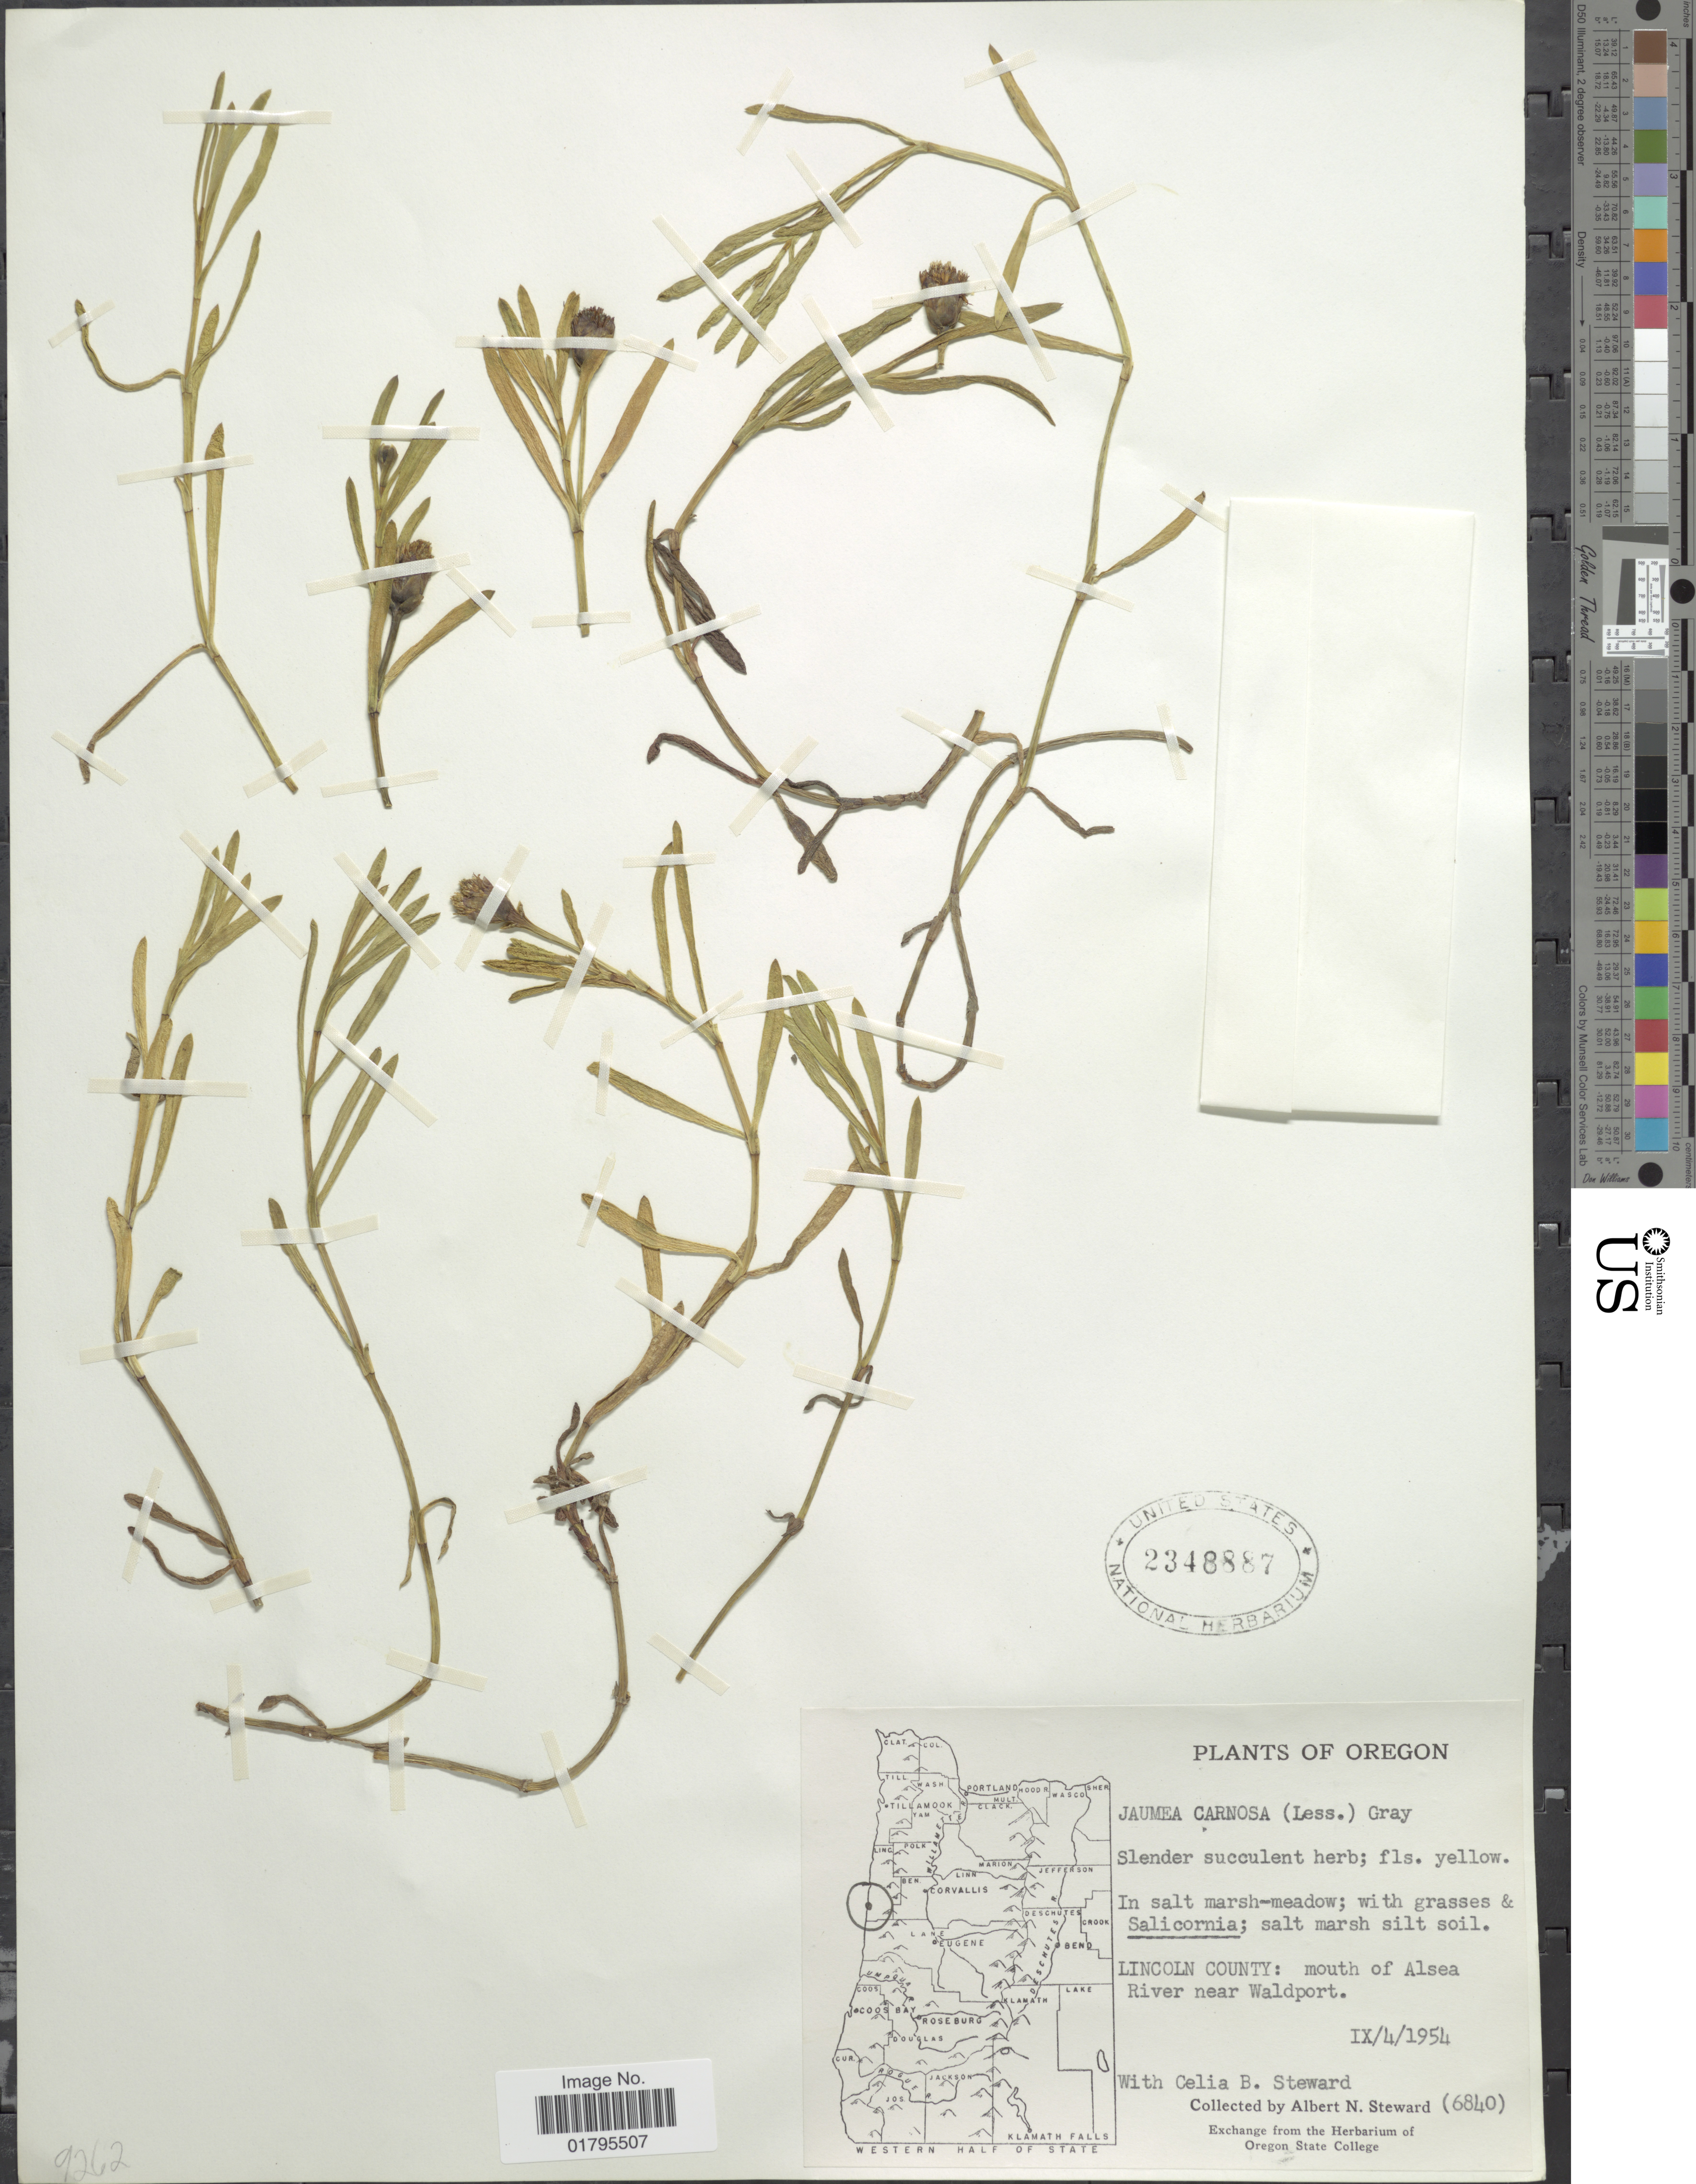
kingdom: Plantae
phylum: Tracheophyta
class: Magnoliopsida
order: Asterales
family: Asteraceae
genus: Jaumea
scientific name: Jaumea carnosa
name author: (Less.) A. Gray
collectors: A. N. Steward & C. Steward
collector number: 6840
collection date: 1954-11-04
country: United States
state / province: Oregon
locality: Lincoln County: mouth of Alsea River near Waldport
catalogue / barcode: US 2348887